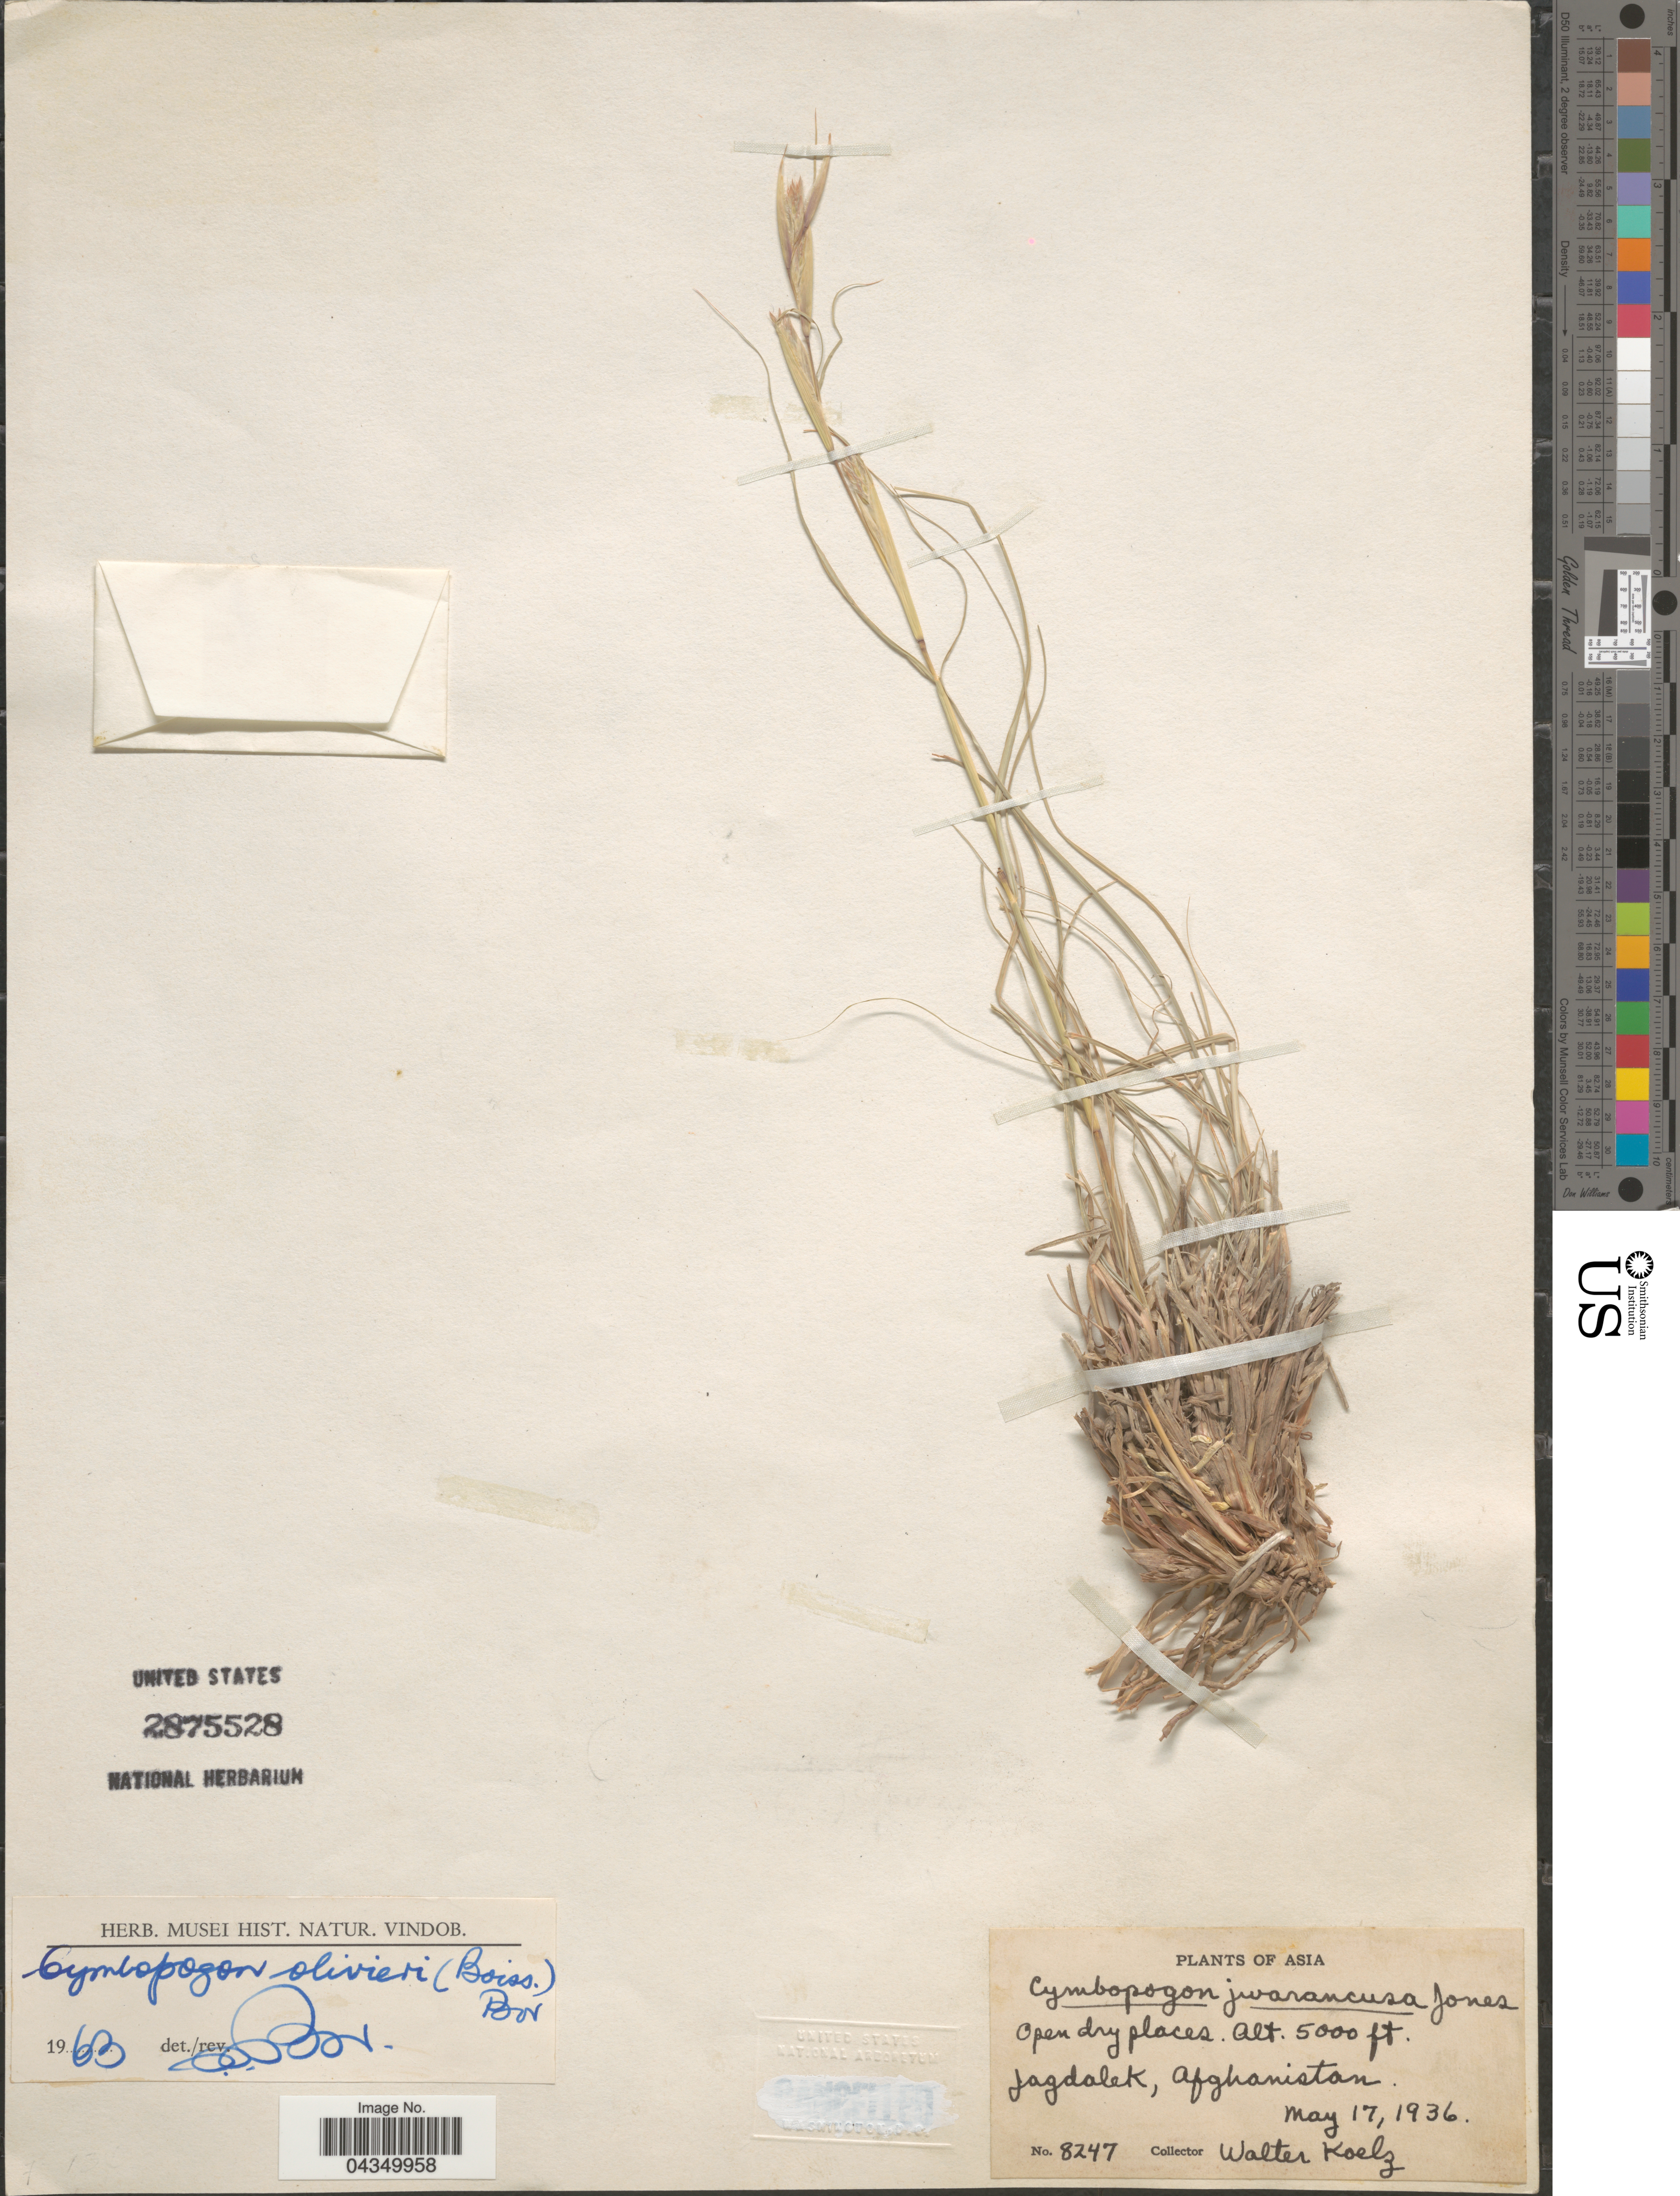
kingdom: Plantae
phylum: Tracheophyta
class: Liliopsida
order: Poales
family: Poaceae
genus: Cymbopogon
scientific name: Cymbopogon iwarancusa subsp. olivieri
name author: (Boiss.) Soenarko & Reinwardtia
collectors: W. N. Koelz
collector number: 8247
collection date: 1936-05-17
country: Afghanistan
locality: Jagdalek.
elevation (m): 1524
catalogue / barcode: US 2875528